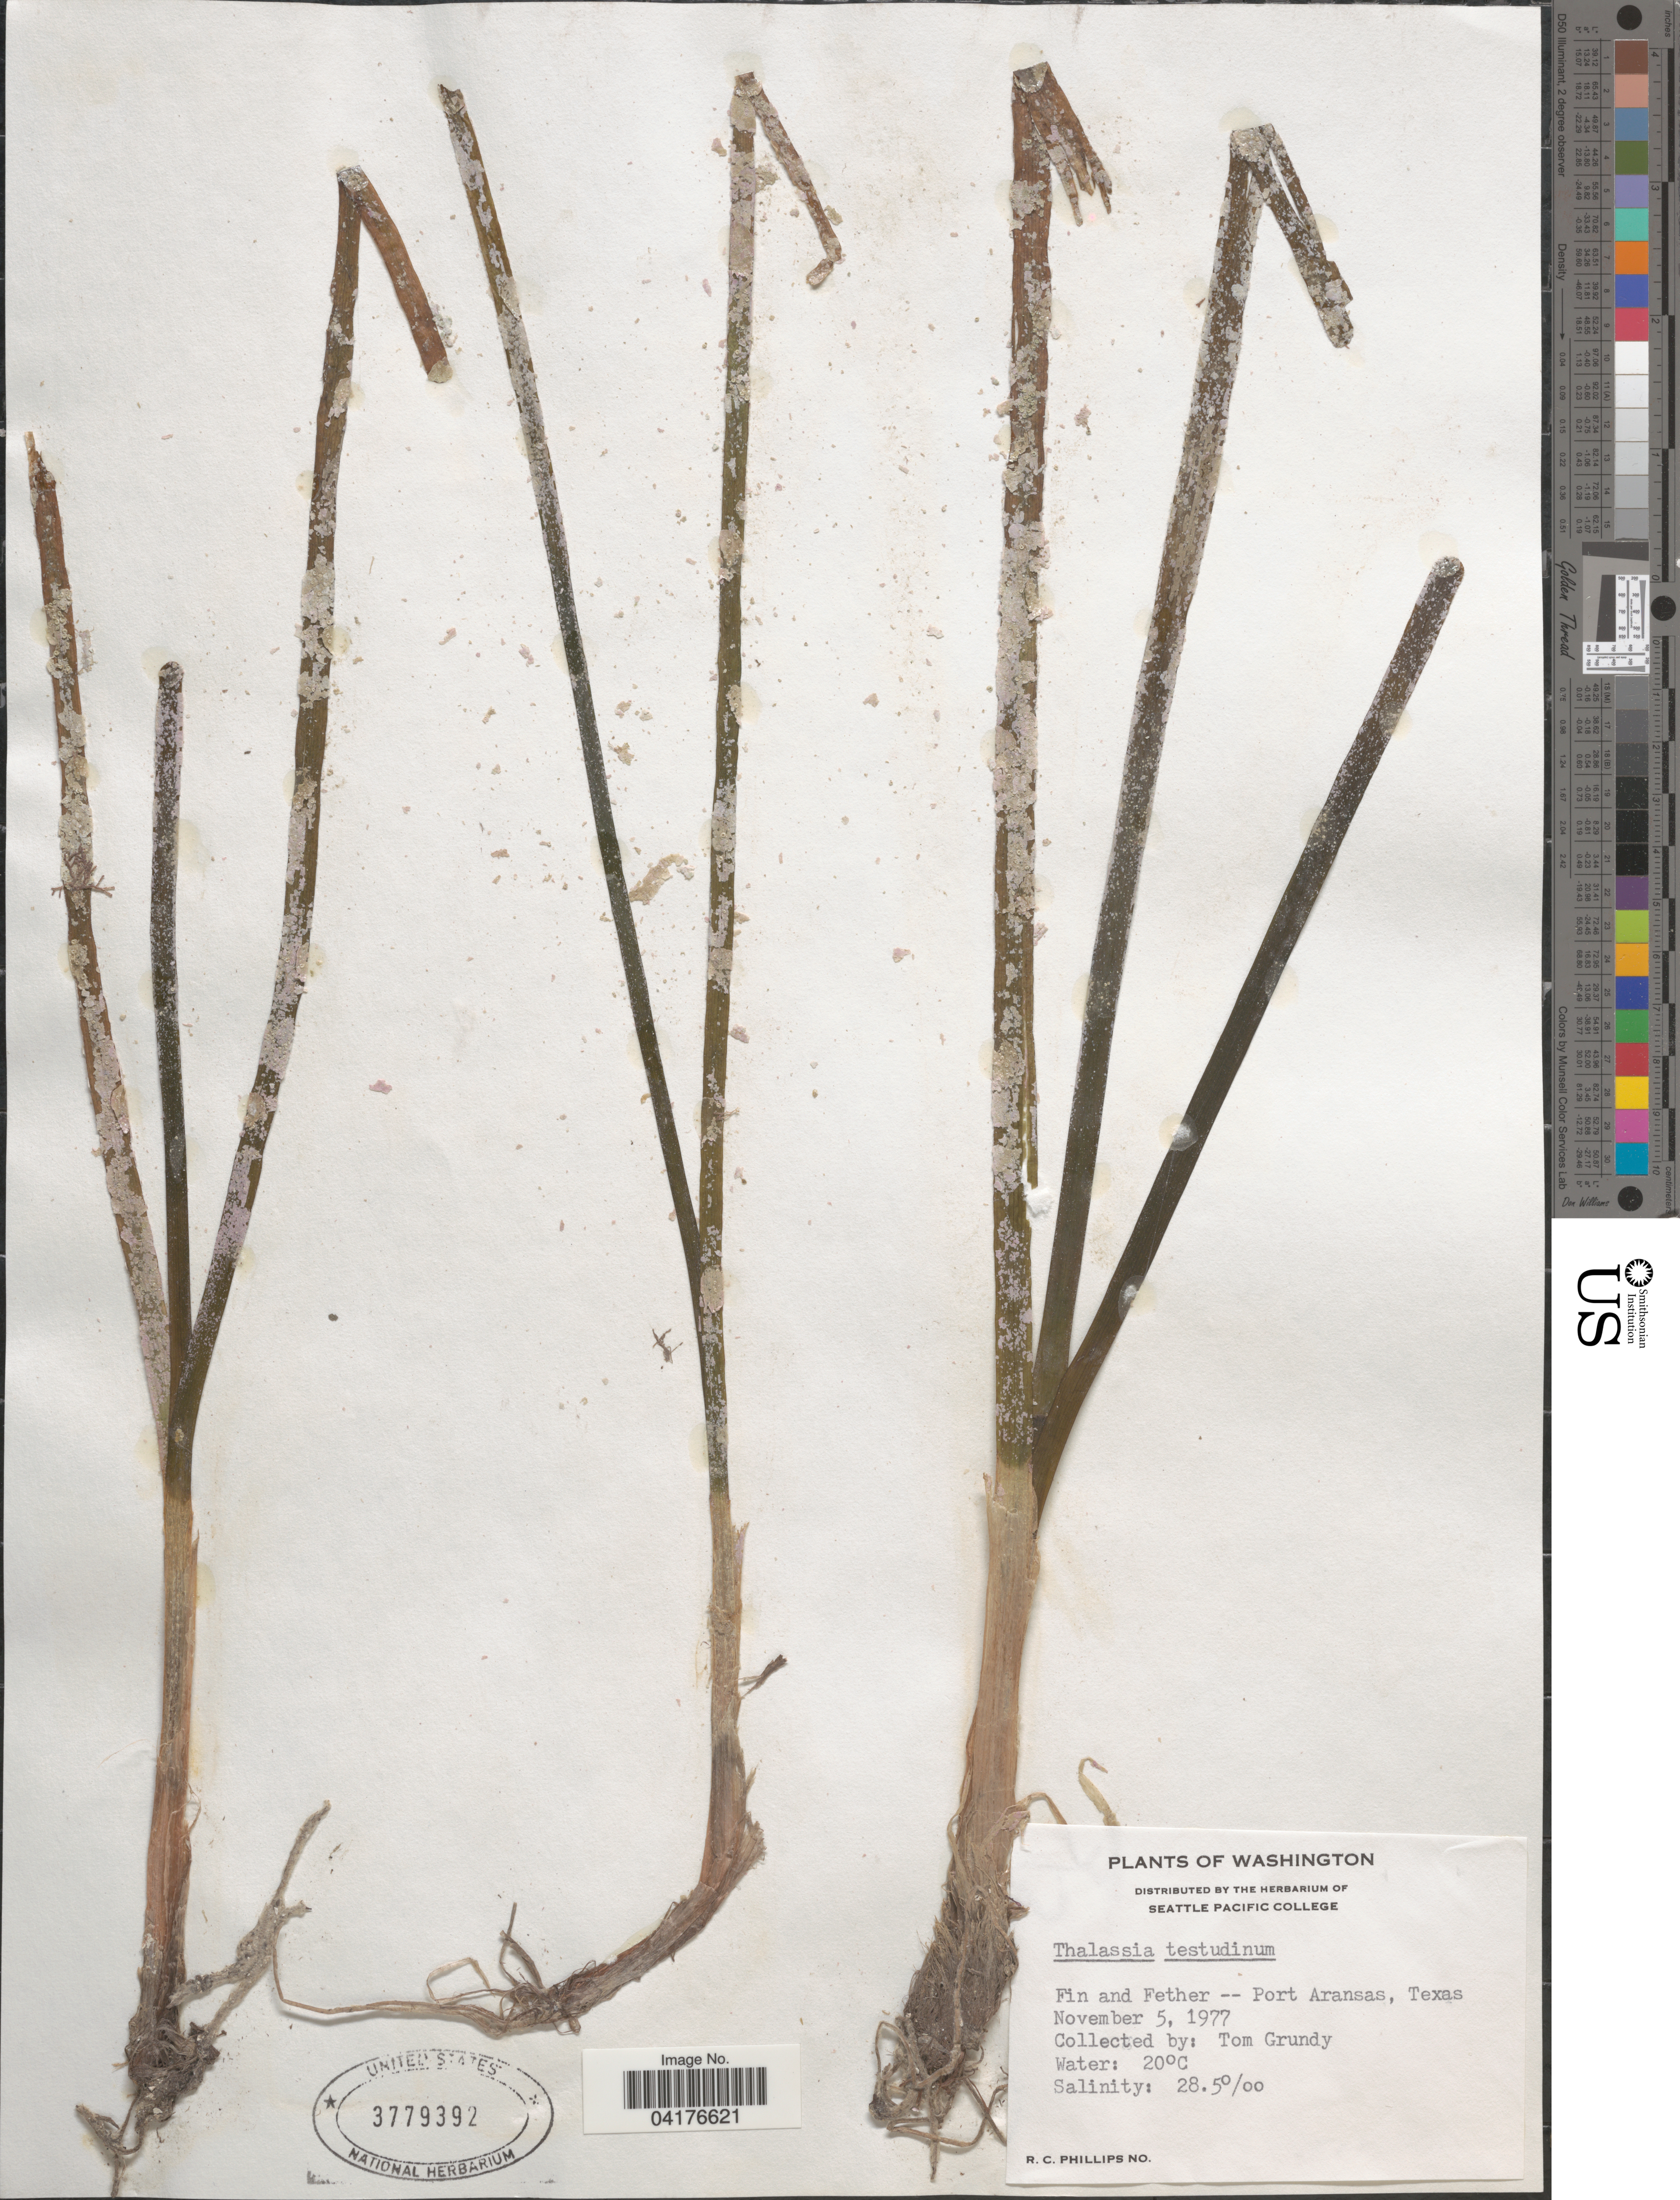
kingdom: Plantae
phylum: Tracheophyta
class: Liliopsida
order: Alismatales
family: Hydrocharitaceae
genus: Thalassia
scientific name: Thalassia testudinum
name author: Banks & Sol. ex K.D. Koenig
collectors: T. Grundy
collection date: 1977-11-05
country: United States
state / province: Texas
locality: Fin and Fether -- Port Aransas.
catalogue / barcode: US 3779392